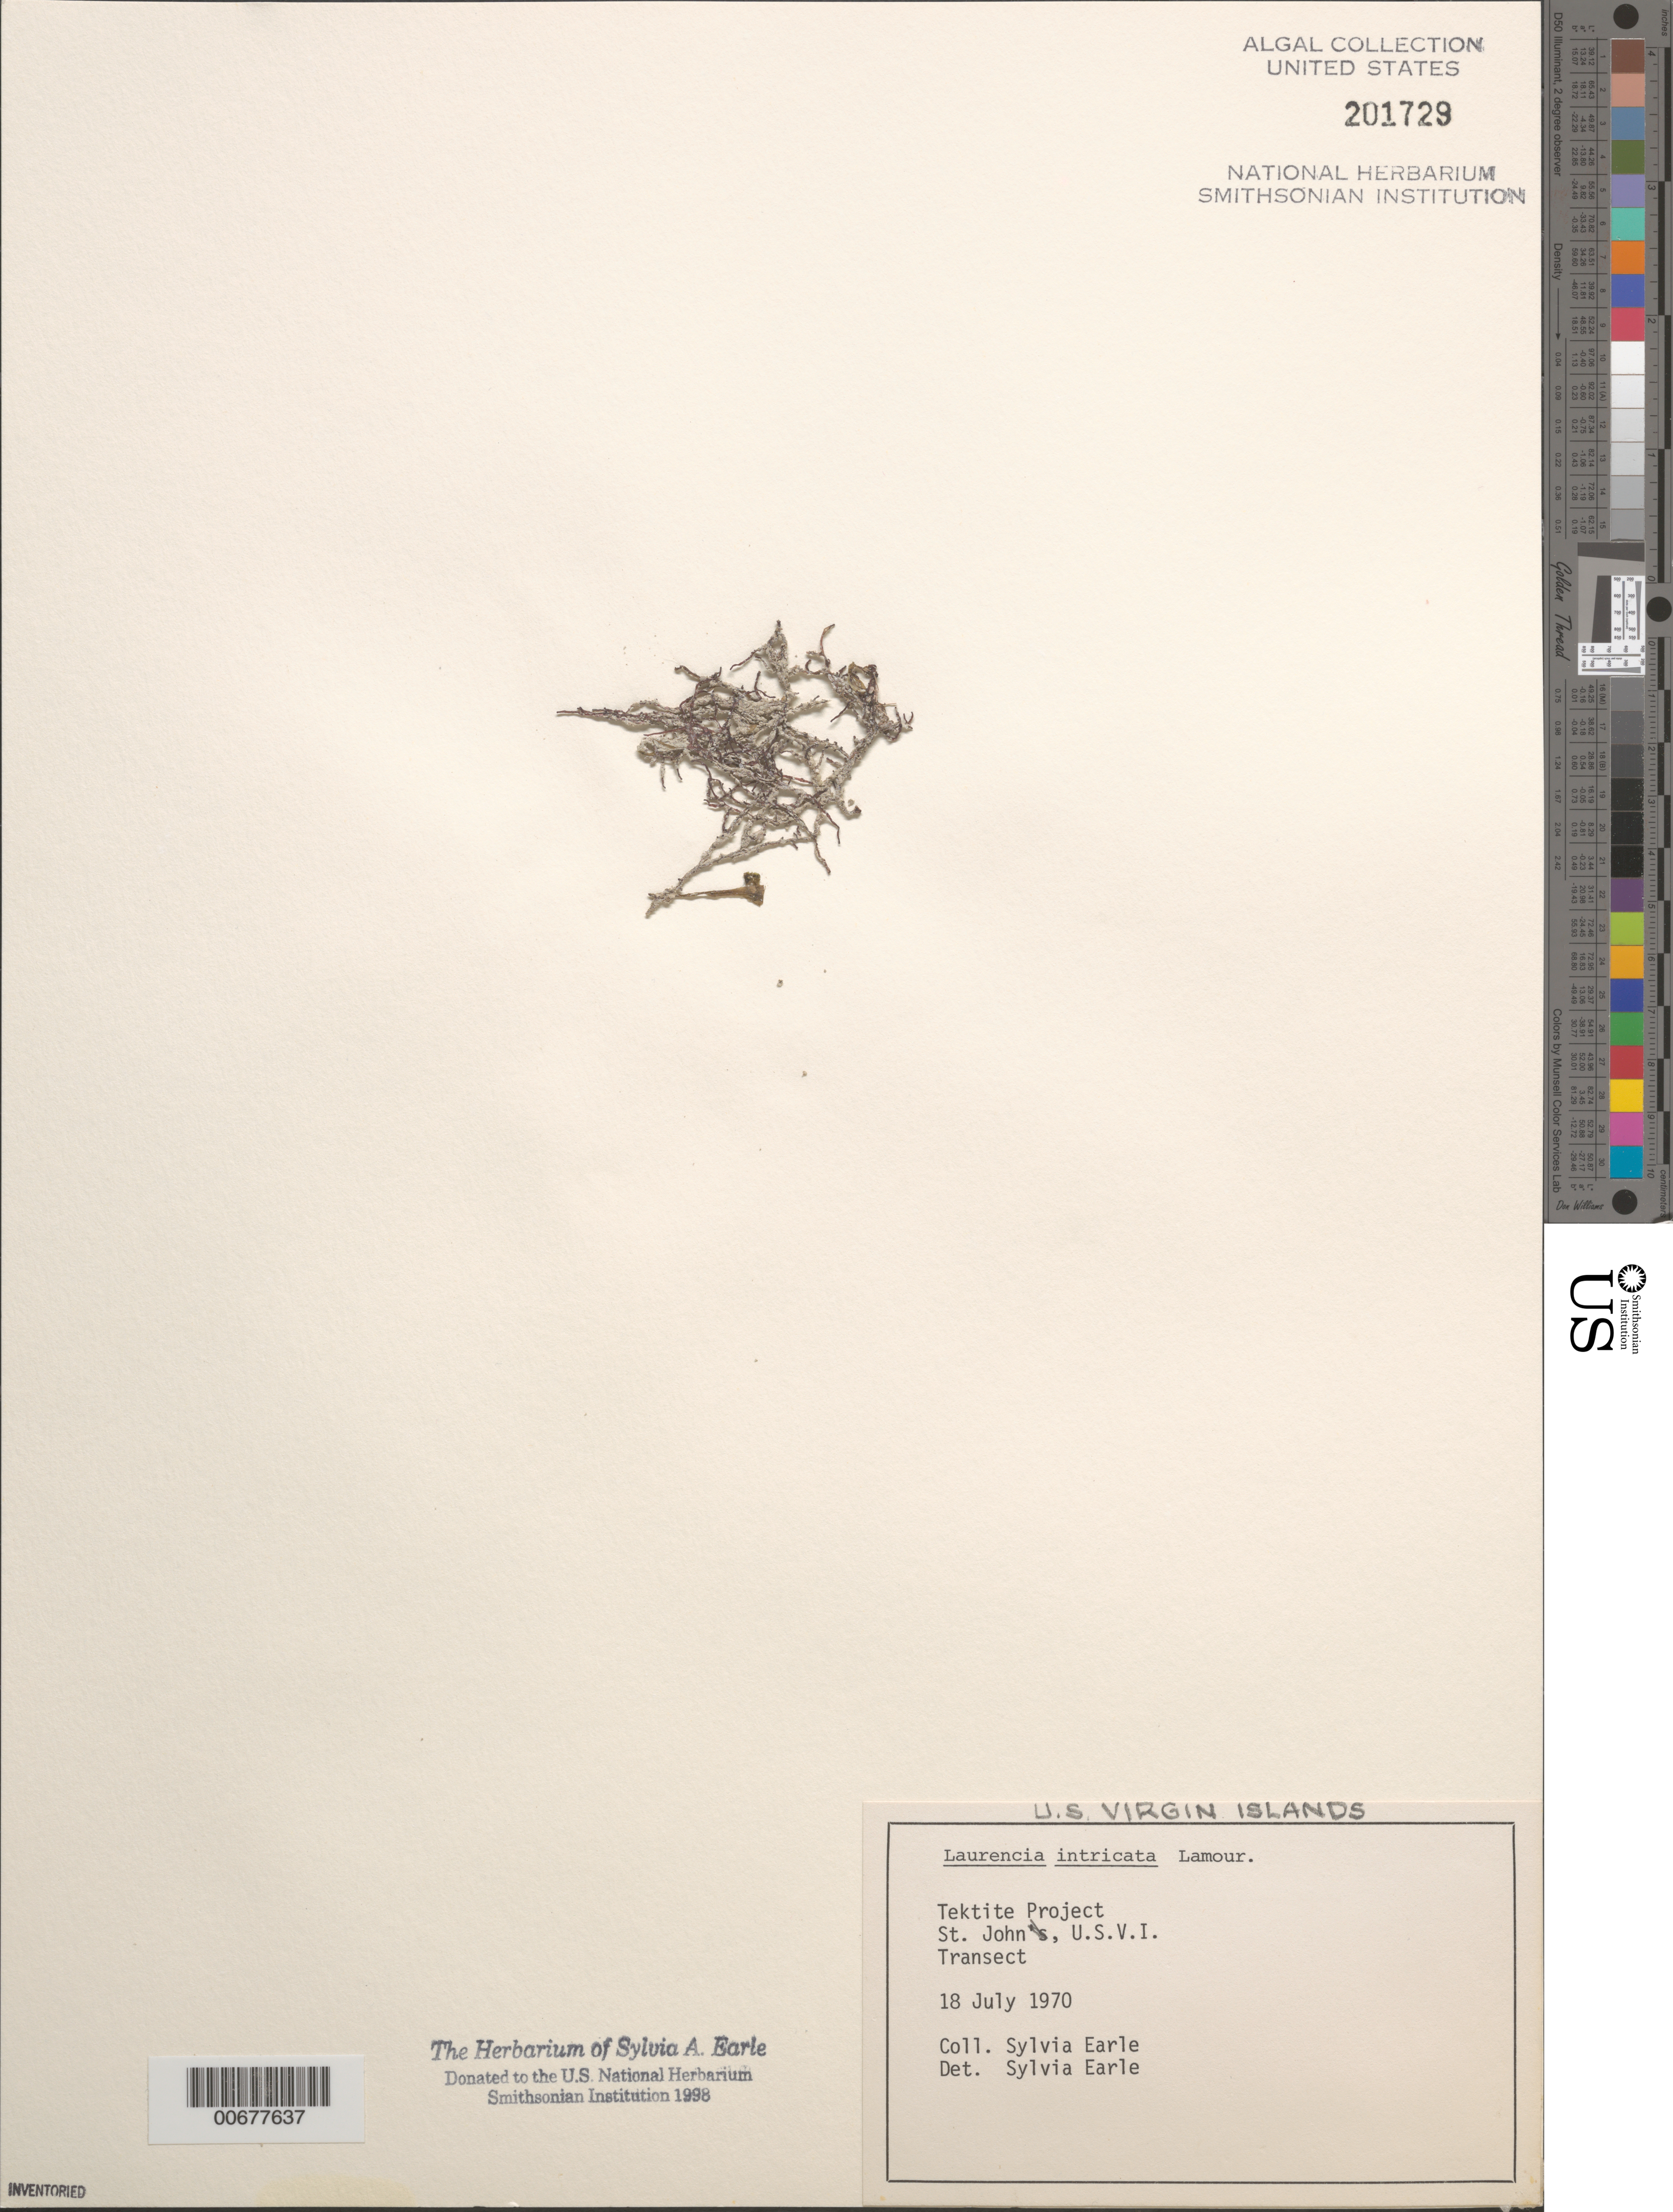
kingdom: Plantae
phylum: Rhodophyta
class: Florideophyceae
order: Ceramiales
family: Rhodomelaceae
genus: Laurencia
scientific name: Laurencia intricata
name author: J.V.Lamouroux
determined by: Earle, S. A.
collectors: S. A. Earle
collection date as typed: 18 Jul 1970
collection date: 1970-07-18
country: U.S. Virgin Islands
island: St. John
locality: Tektite Project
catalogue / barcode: US 201729